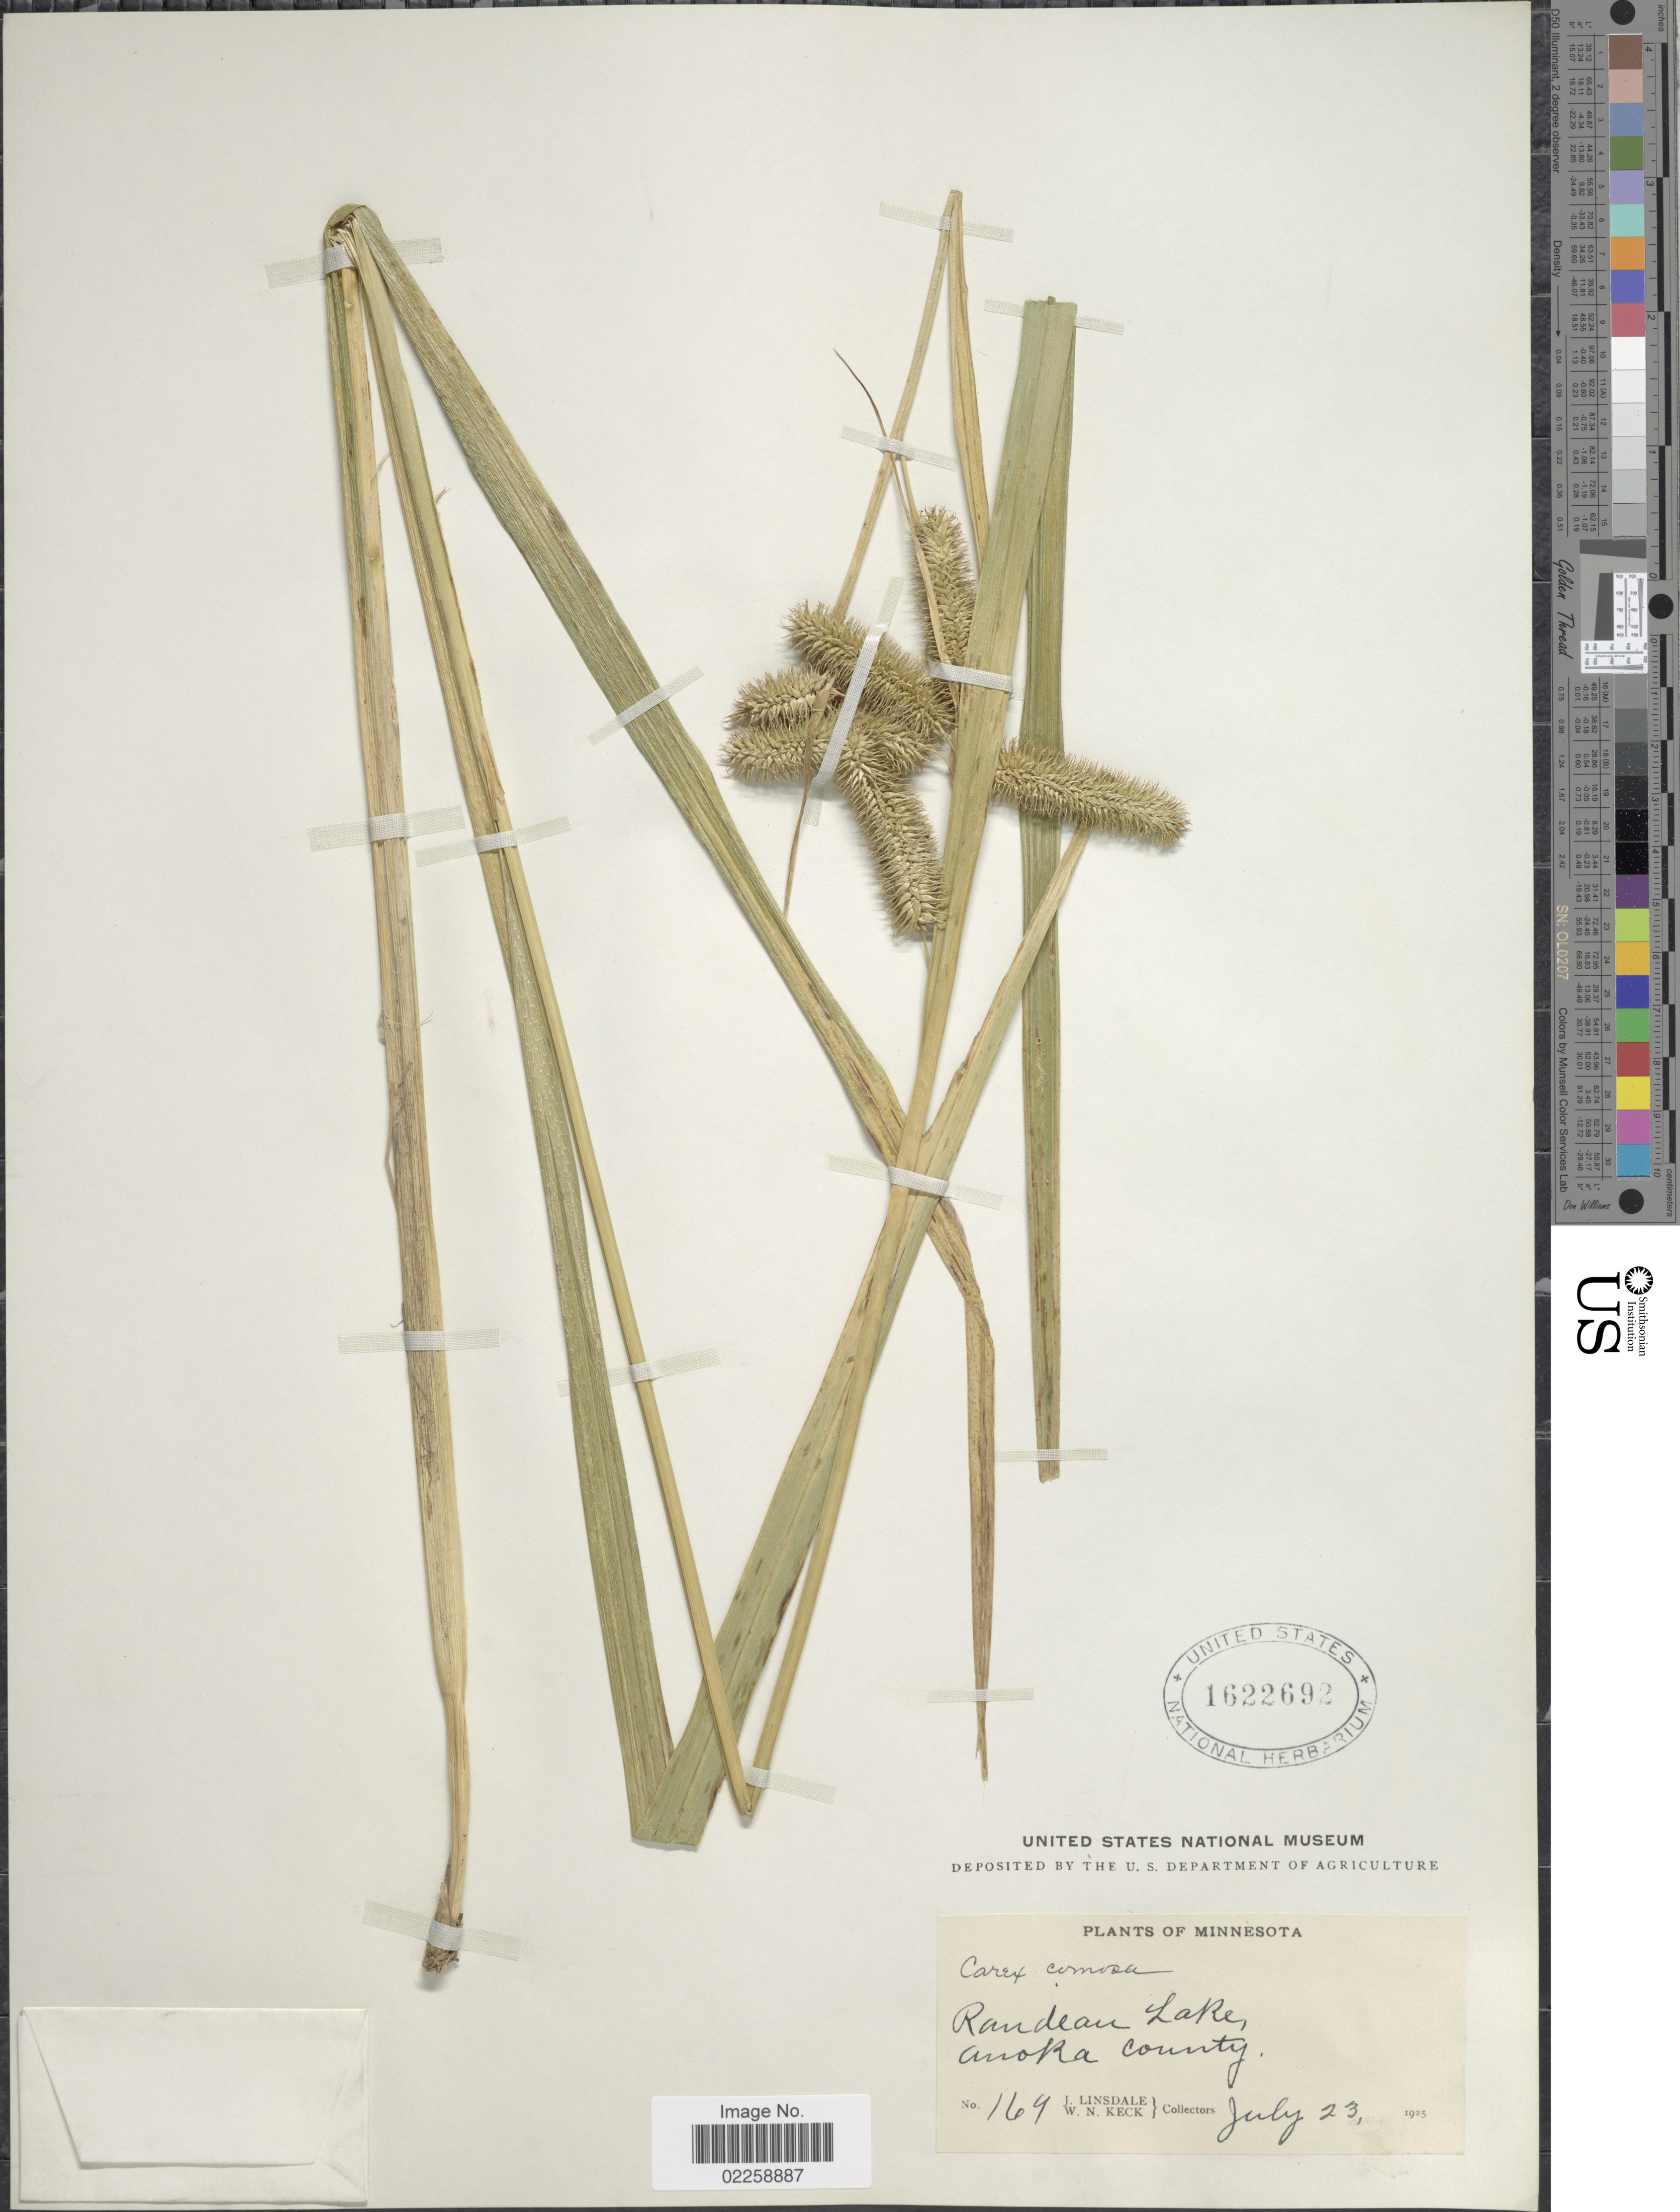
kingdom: Plantae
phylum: Tracheophyta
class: Liliopsida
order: Poales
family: Cyperaceae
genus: Carex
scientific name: Carex comosa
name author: Boott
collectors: J. Linsdale & W. Keck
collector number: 169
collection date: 1925-07-23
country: United States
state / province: Minnesota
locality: Randeau Lake, Anoka County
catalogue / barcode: US 1622692